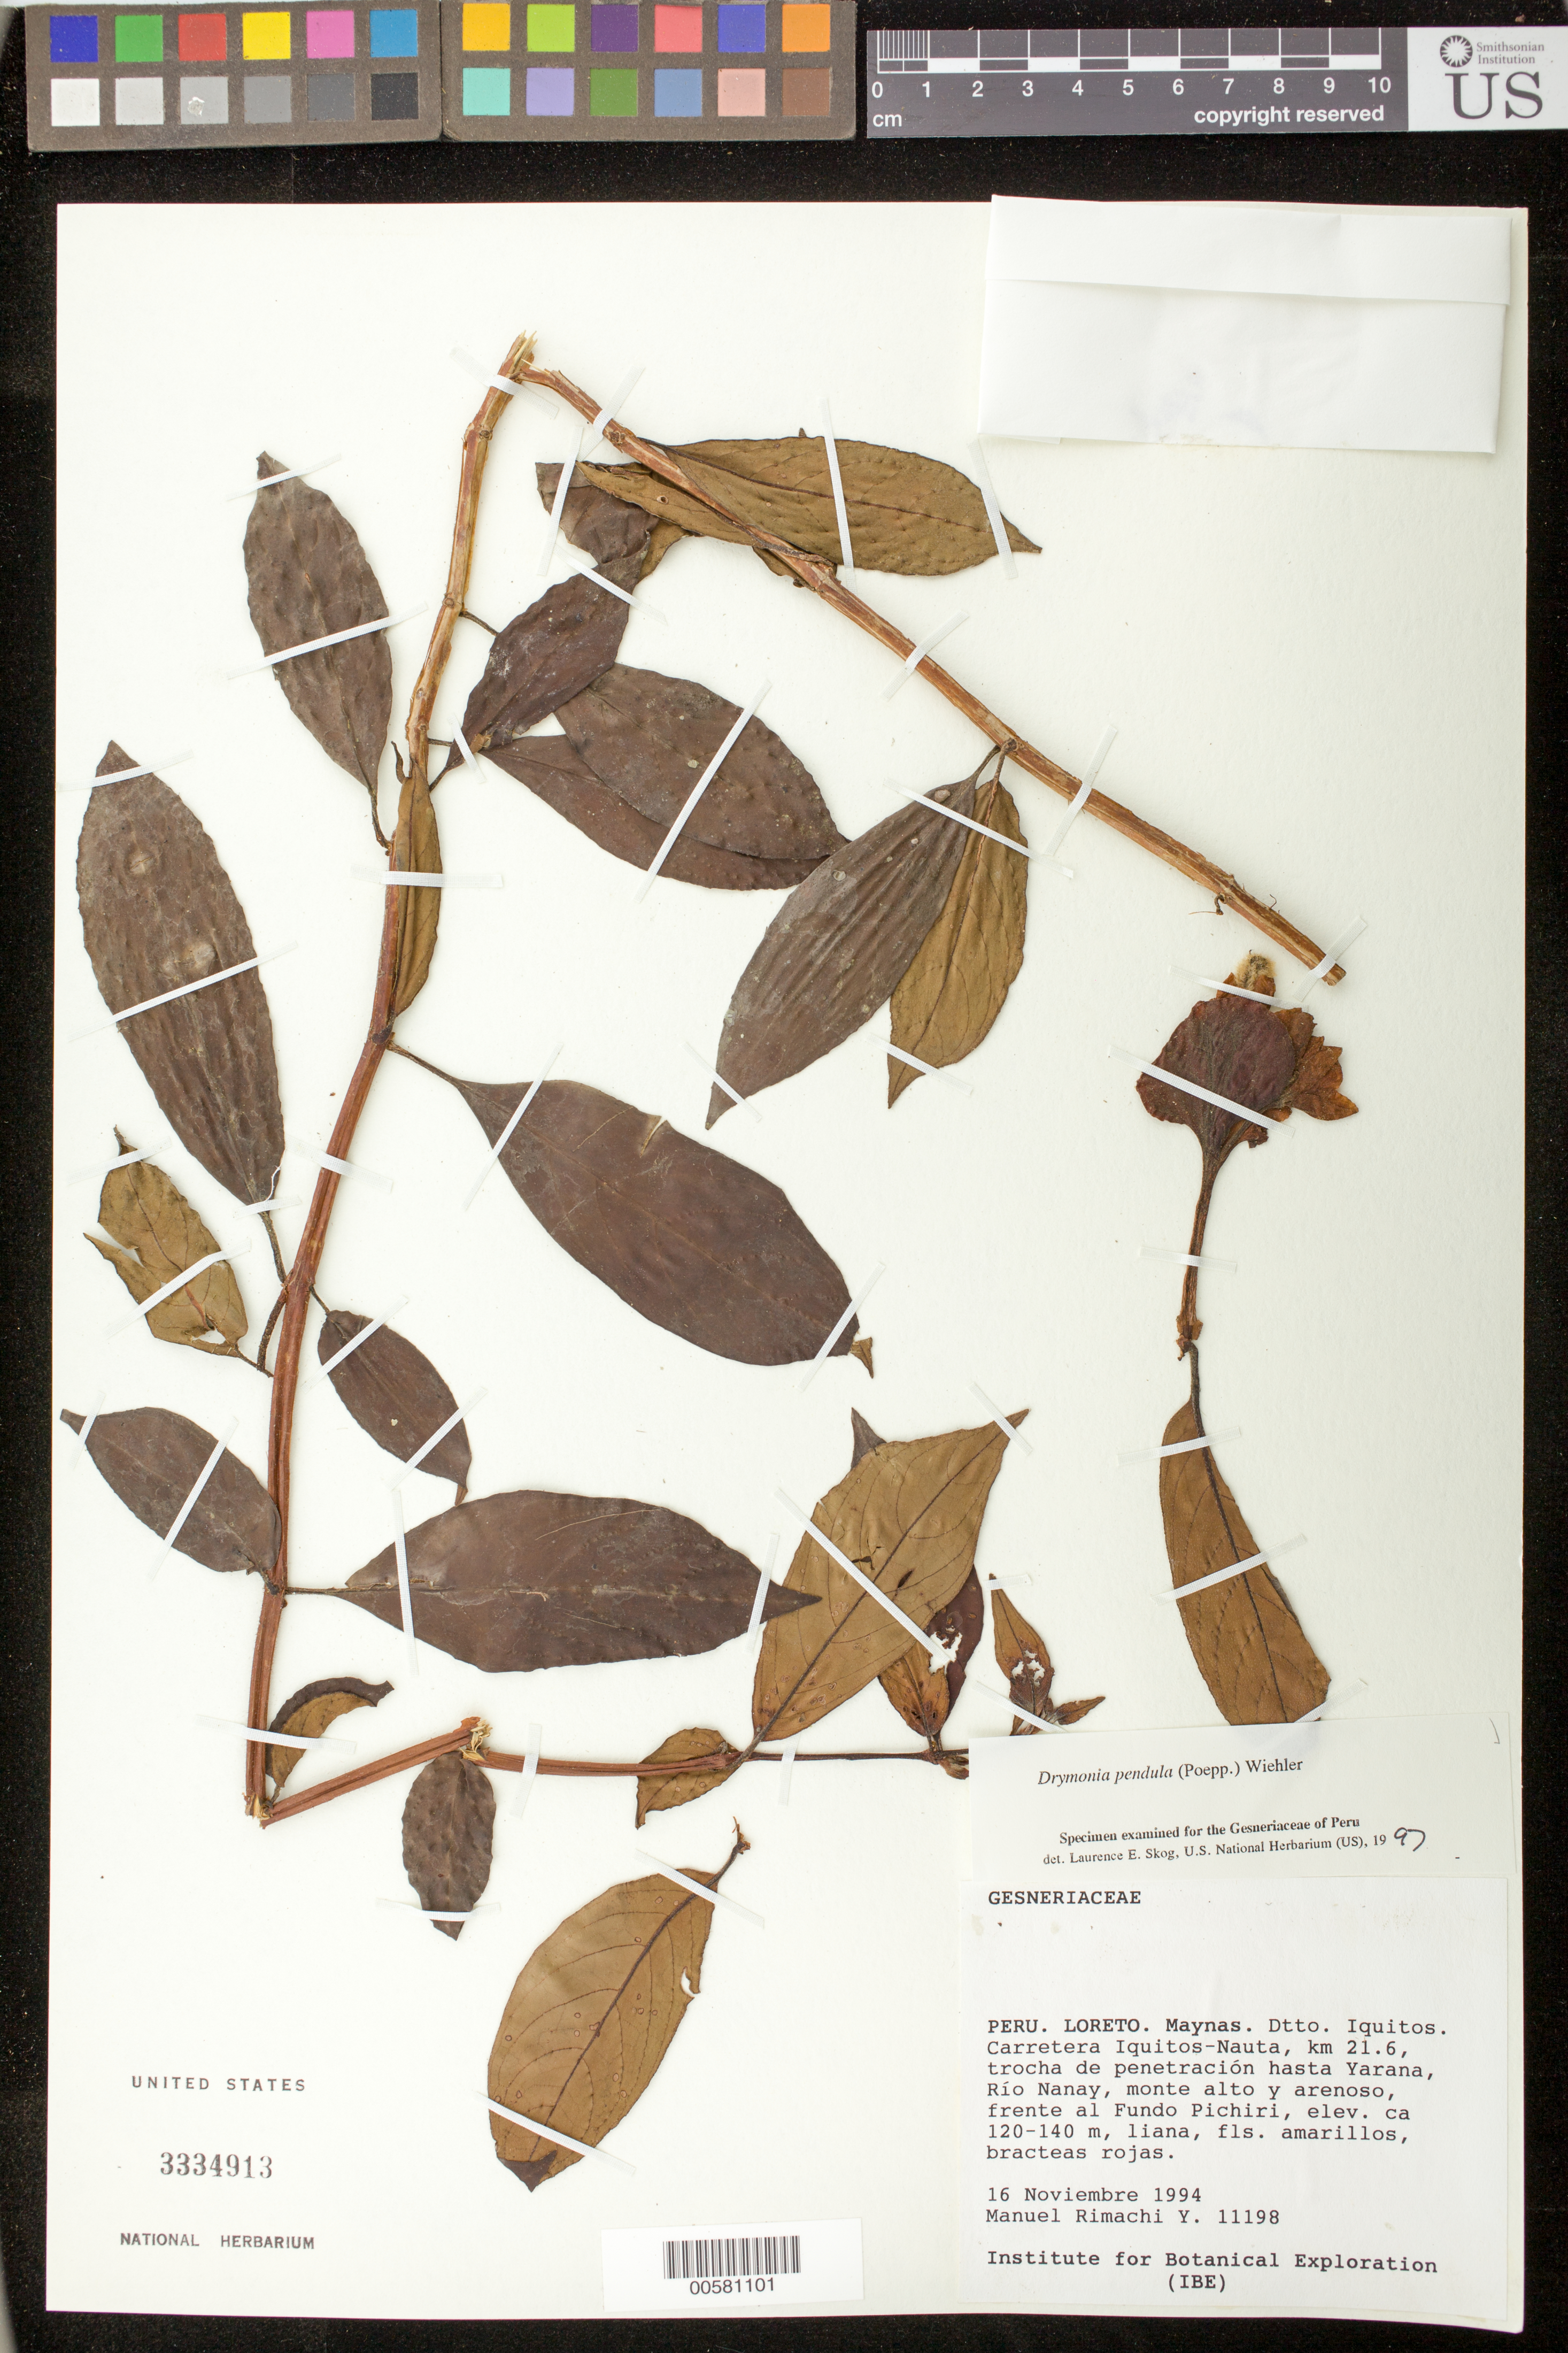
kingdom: Plantae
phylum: Tracheophyta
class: Magnoliopsida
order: Lamiales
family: Gesneriaceae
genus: Drymonia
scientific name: Drymonia pendula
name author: (Poepp.) Wiehler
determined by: Skog, Laurence E.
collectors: M. Rimachi Y.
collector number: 11198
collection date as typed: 16 Nov 1994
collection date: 1994-11-16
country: Peru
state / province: Loreto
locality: Prov. Maynas, Dtto. Iquitos; Carretera Iquitos - Nauta, km 21.6, trocha de penetración hasta Yarana, Río Nanay, frente al Fundo Pichiri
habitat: Monte alto y arenoso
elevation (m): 120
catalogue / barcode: US 3334913